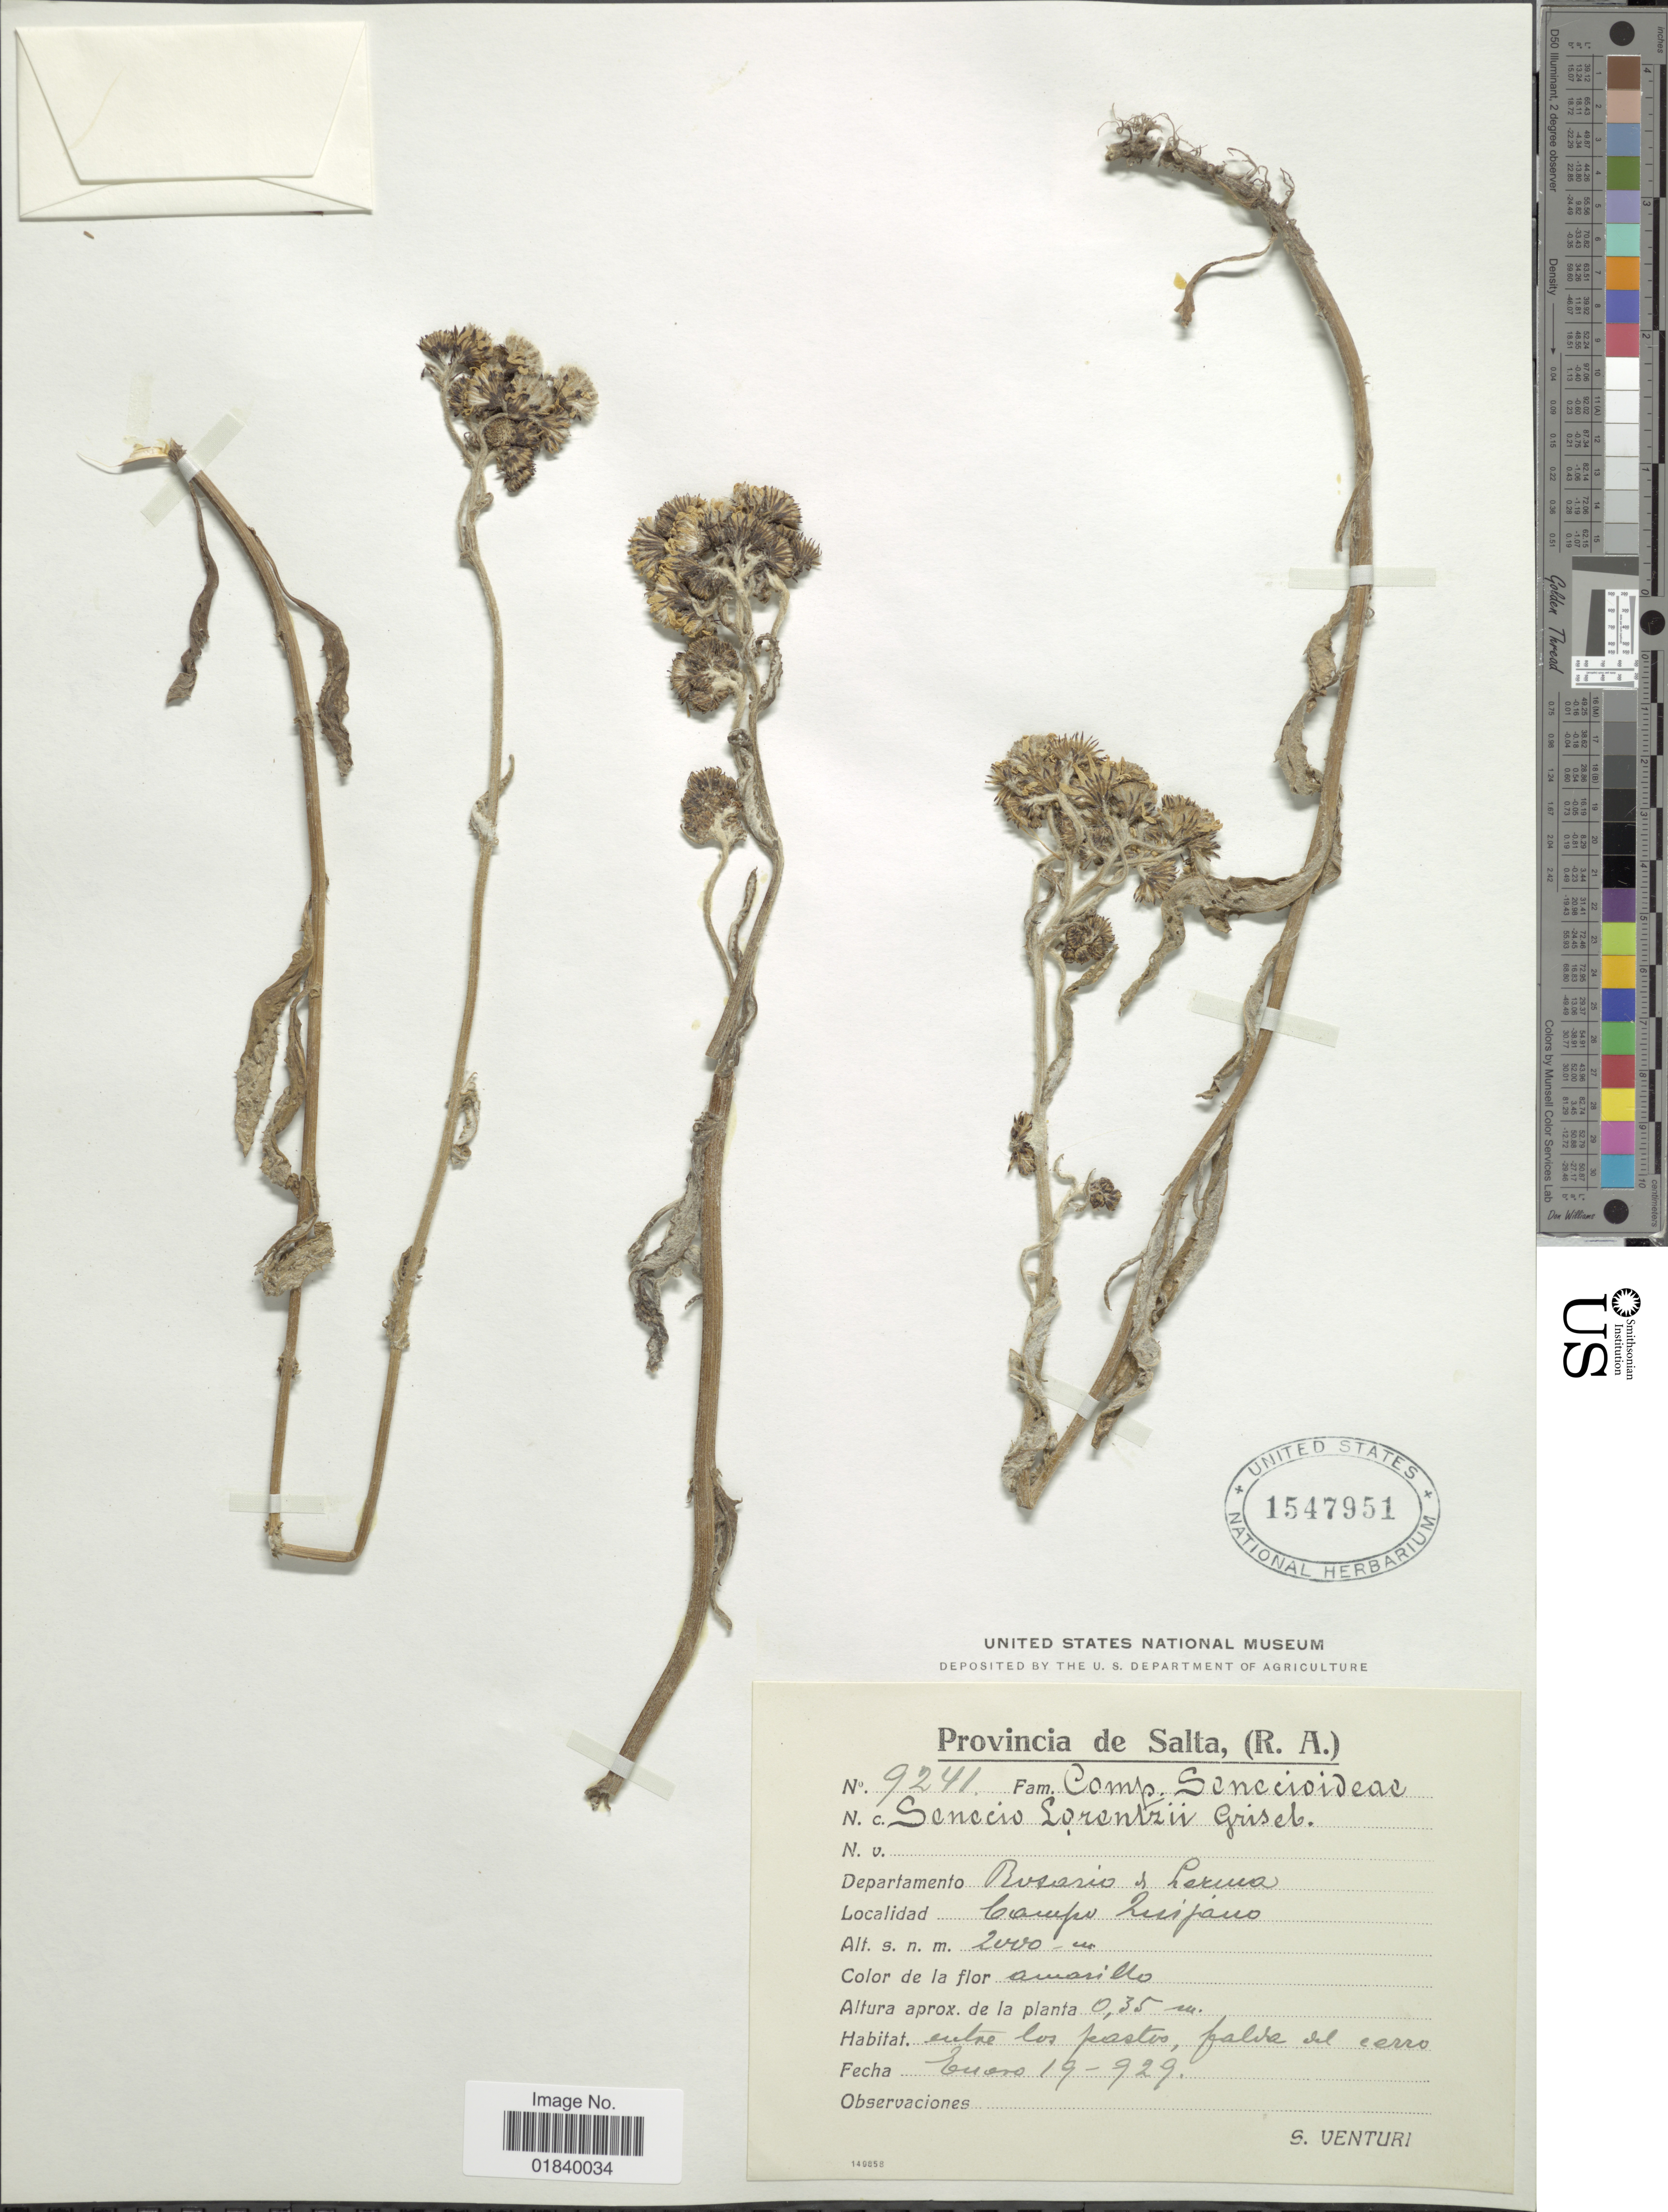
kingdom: Plantae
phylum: Tracheophyta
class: Magnoliopsida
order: Asterales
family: Asteraceae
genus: Senecio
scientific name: Senecio lorentzii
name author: Griseb.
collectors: S. Venturi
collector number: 9241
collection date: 1929-01-19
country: Argentina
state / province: Salta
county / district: Rosario de Lerma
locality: Campo Quijano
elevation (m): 2000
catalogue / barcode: US 1547951